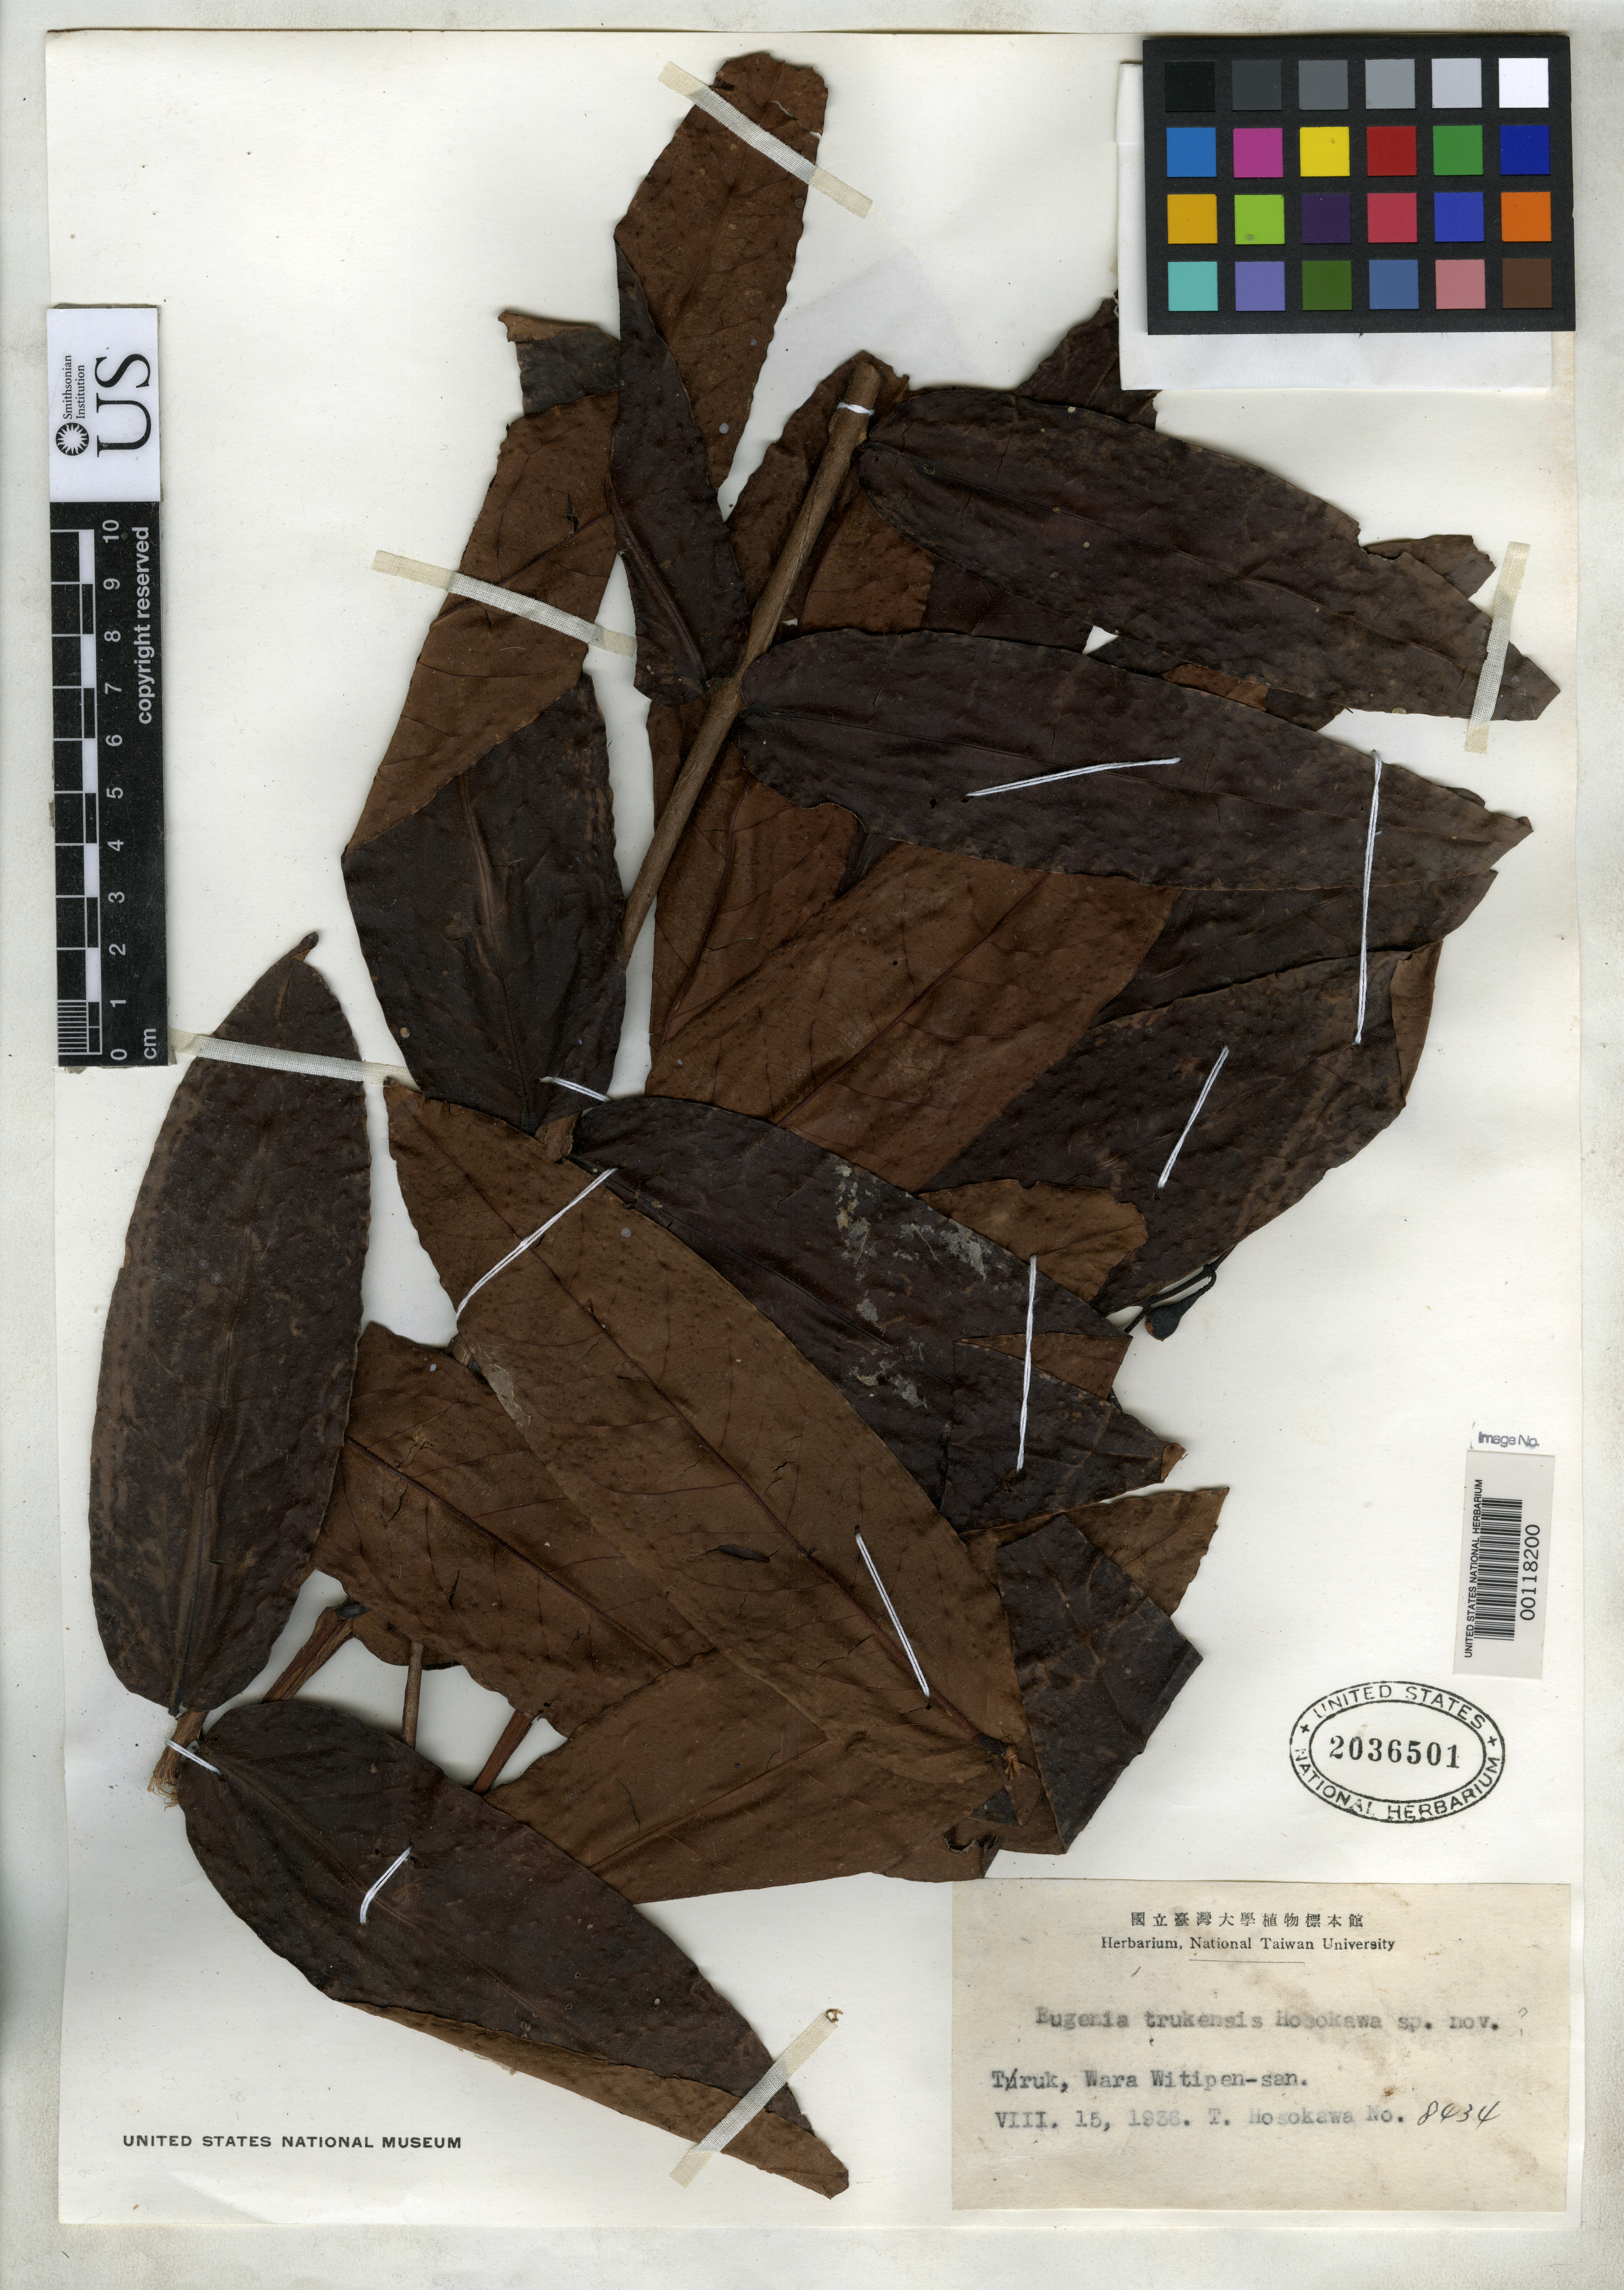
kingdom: Plantae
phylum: Tracheophyta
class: Magnoliopsida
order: Myrtales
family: Myrtaceae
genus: Eugenia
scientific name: Eugenia trukensis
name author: Hosok.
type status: Type Fragment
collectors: T. Hosokawa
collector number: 8434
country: Micronesia, Federated States of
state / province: Truk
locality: Truk Islands.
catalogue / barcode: US 2036501